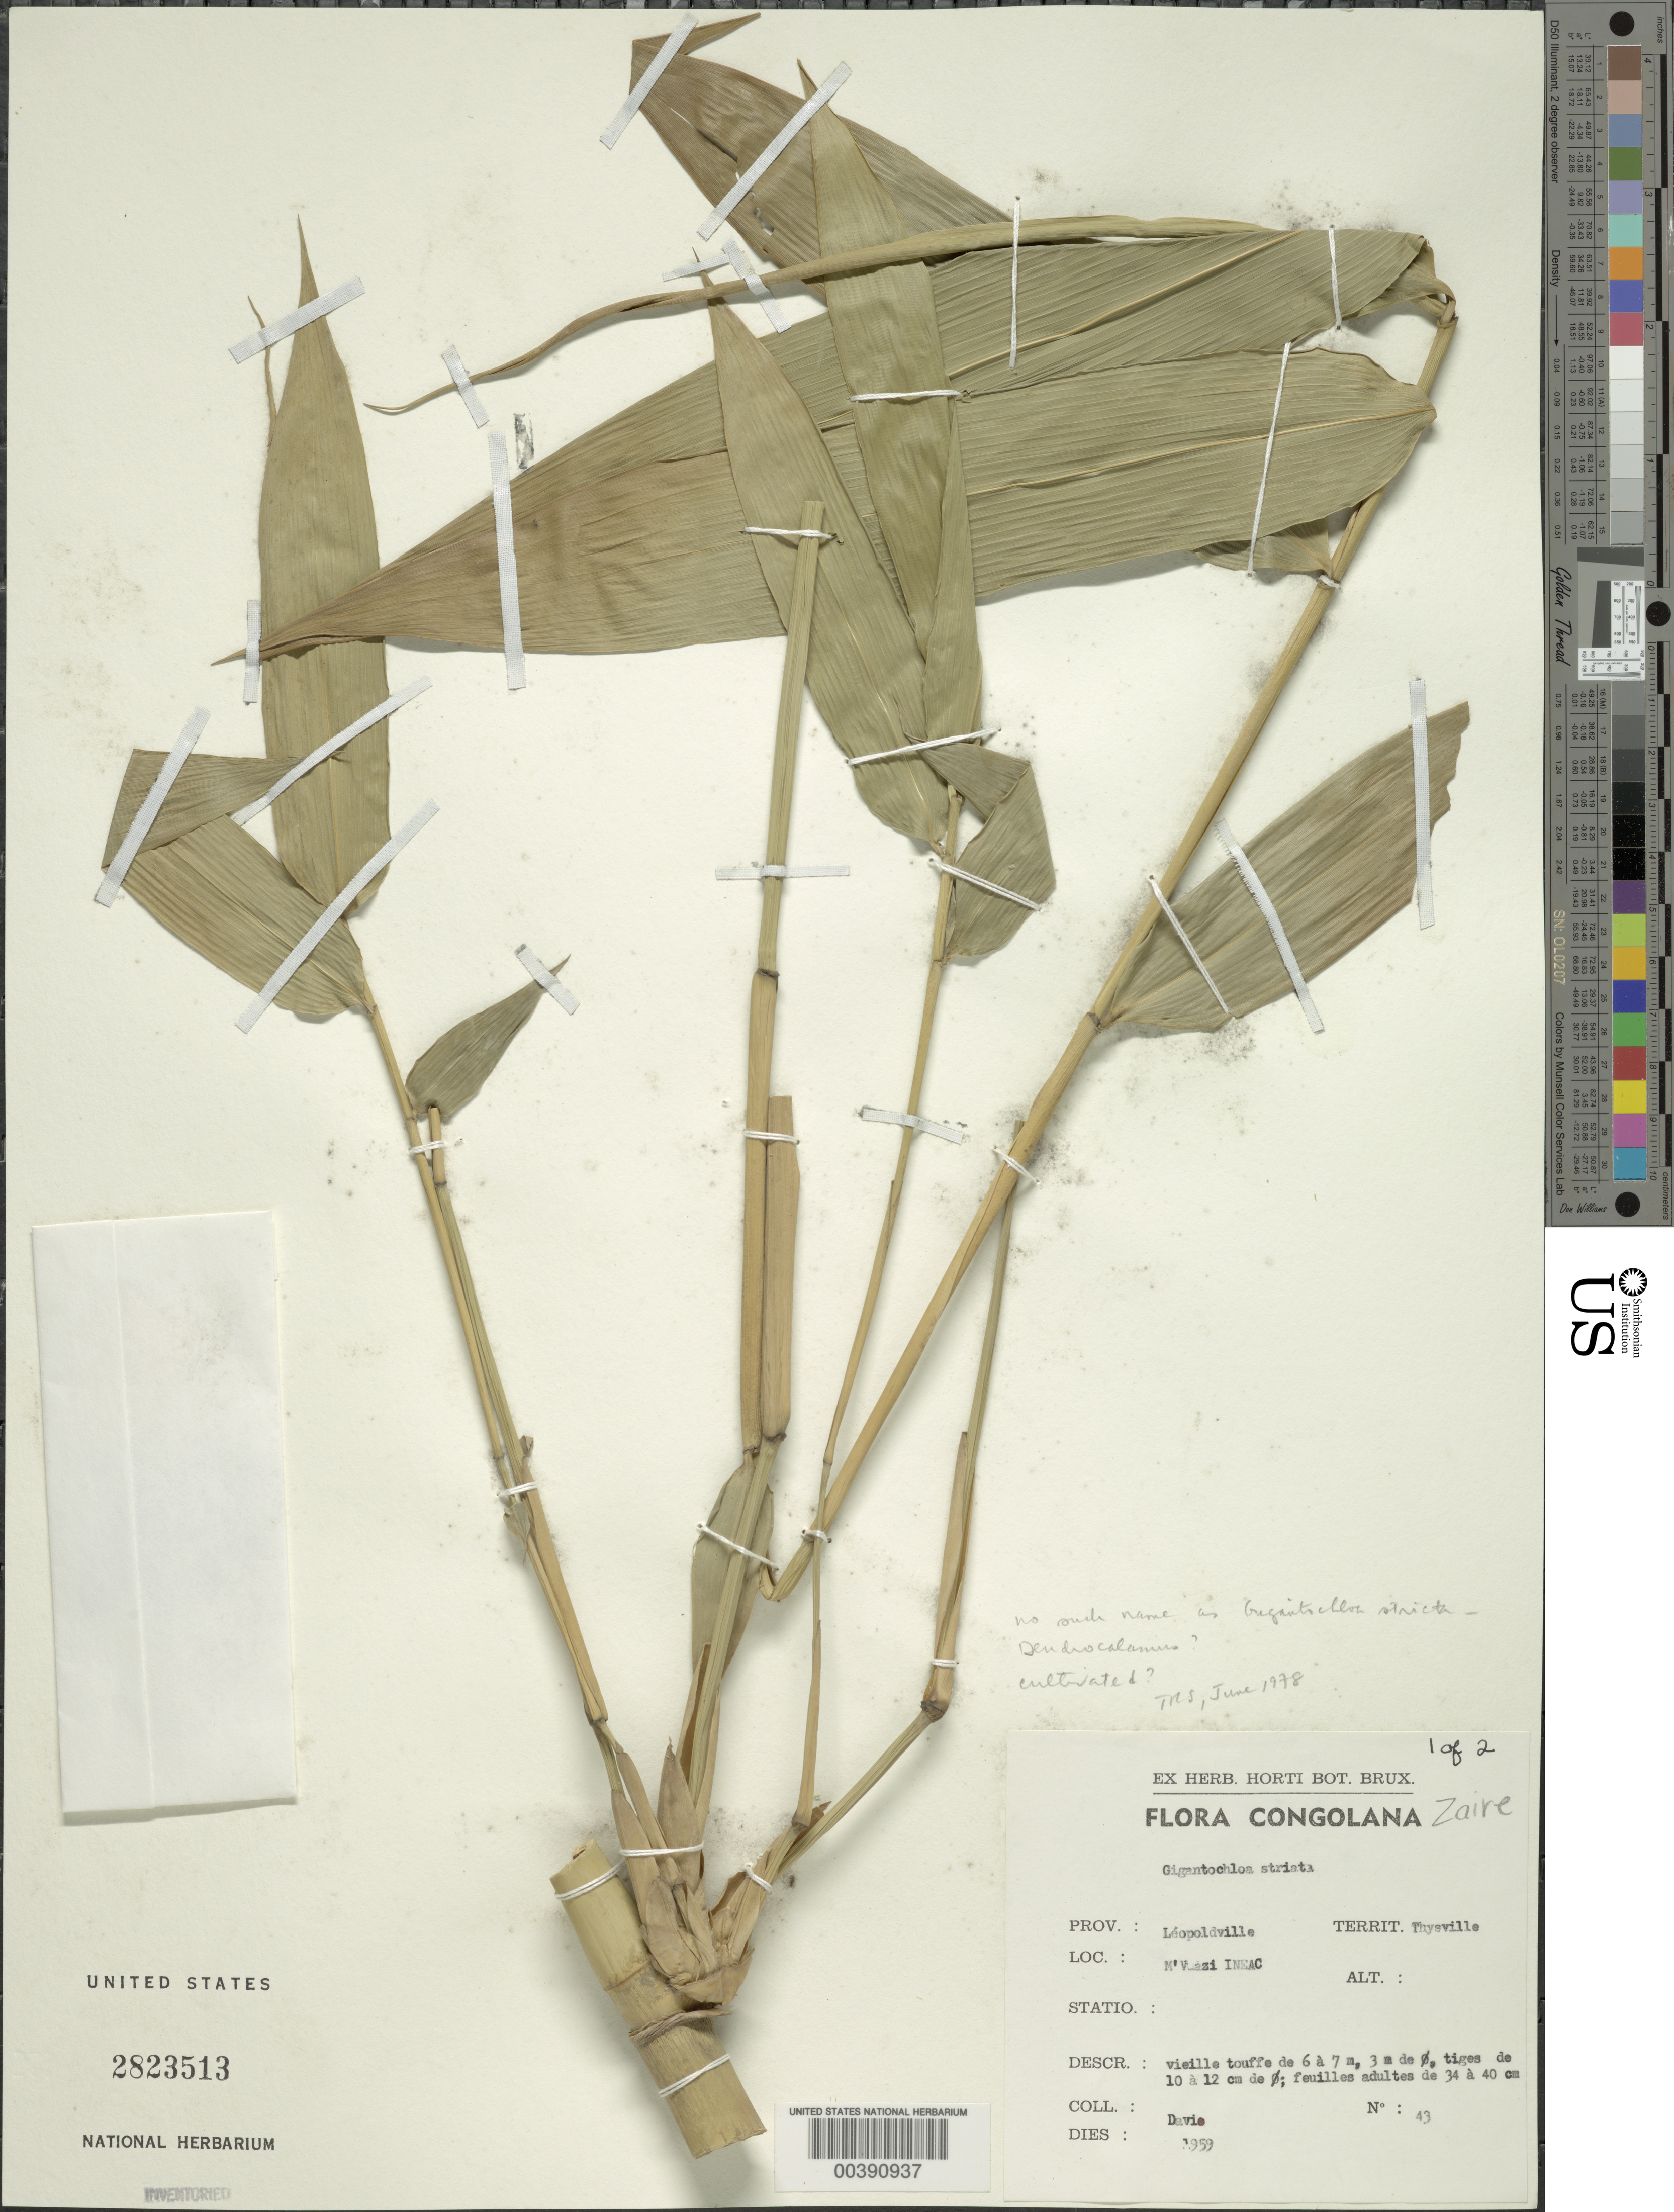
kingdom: Plantae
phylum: Tracheophyta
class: Liliopsida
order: Poales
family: Poaceae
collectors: C. Davio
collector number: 43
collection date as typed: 1959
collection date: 1959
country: Congo, Democratic Republic of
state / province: Kongo Central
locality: Kinshasa, M'vuazi ineac, Thysville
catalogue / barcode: US 2823513